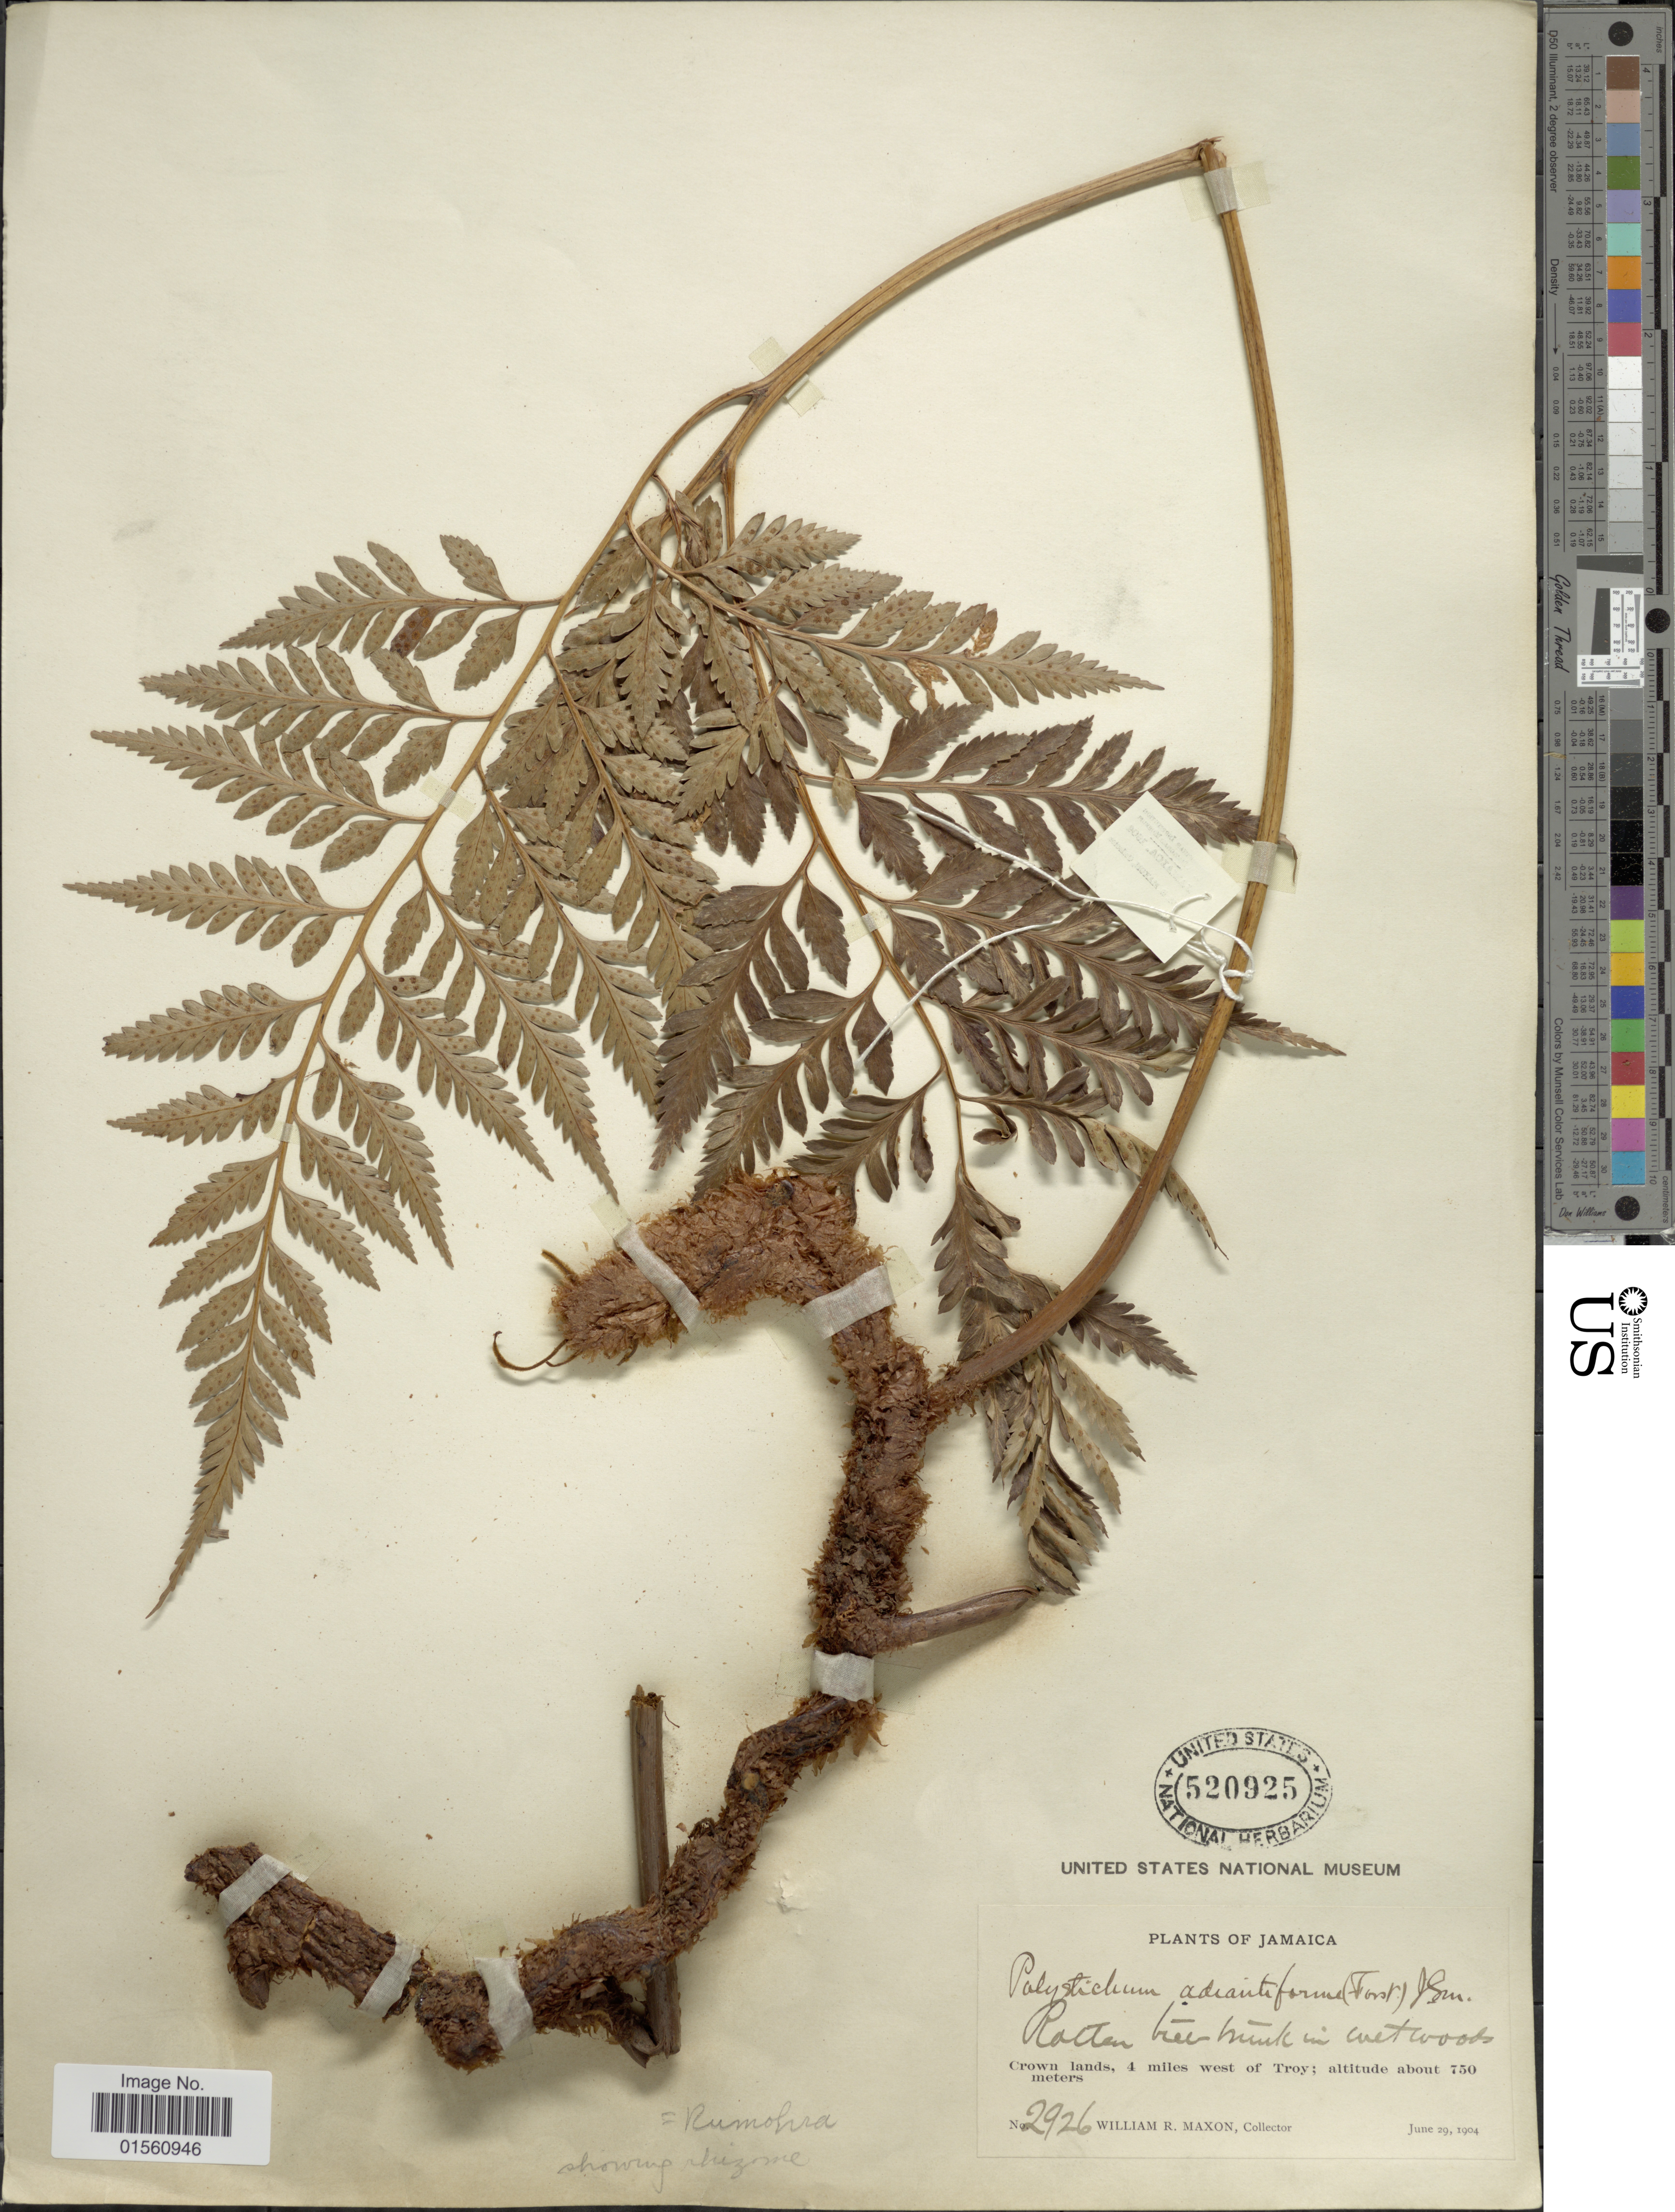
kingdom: Plantae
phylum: Tracheophyta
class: Polypodiopsida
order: Polypodiales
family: Dryopteridaceae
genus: Rumohra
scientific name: Rumohra adiantiformis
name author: (G. Forst.) Ching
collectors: W. R. Maxon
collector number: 2926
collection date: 1904-06-29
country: Jamaica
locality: Jamaica, Crown lands, 4 miles west of Troy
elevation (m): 750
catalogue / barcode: US 520925